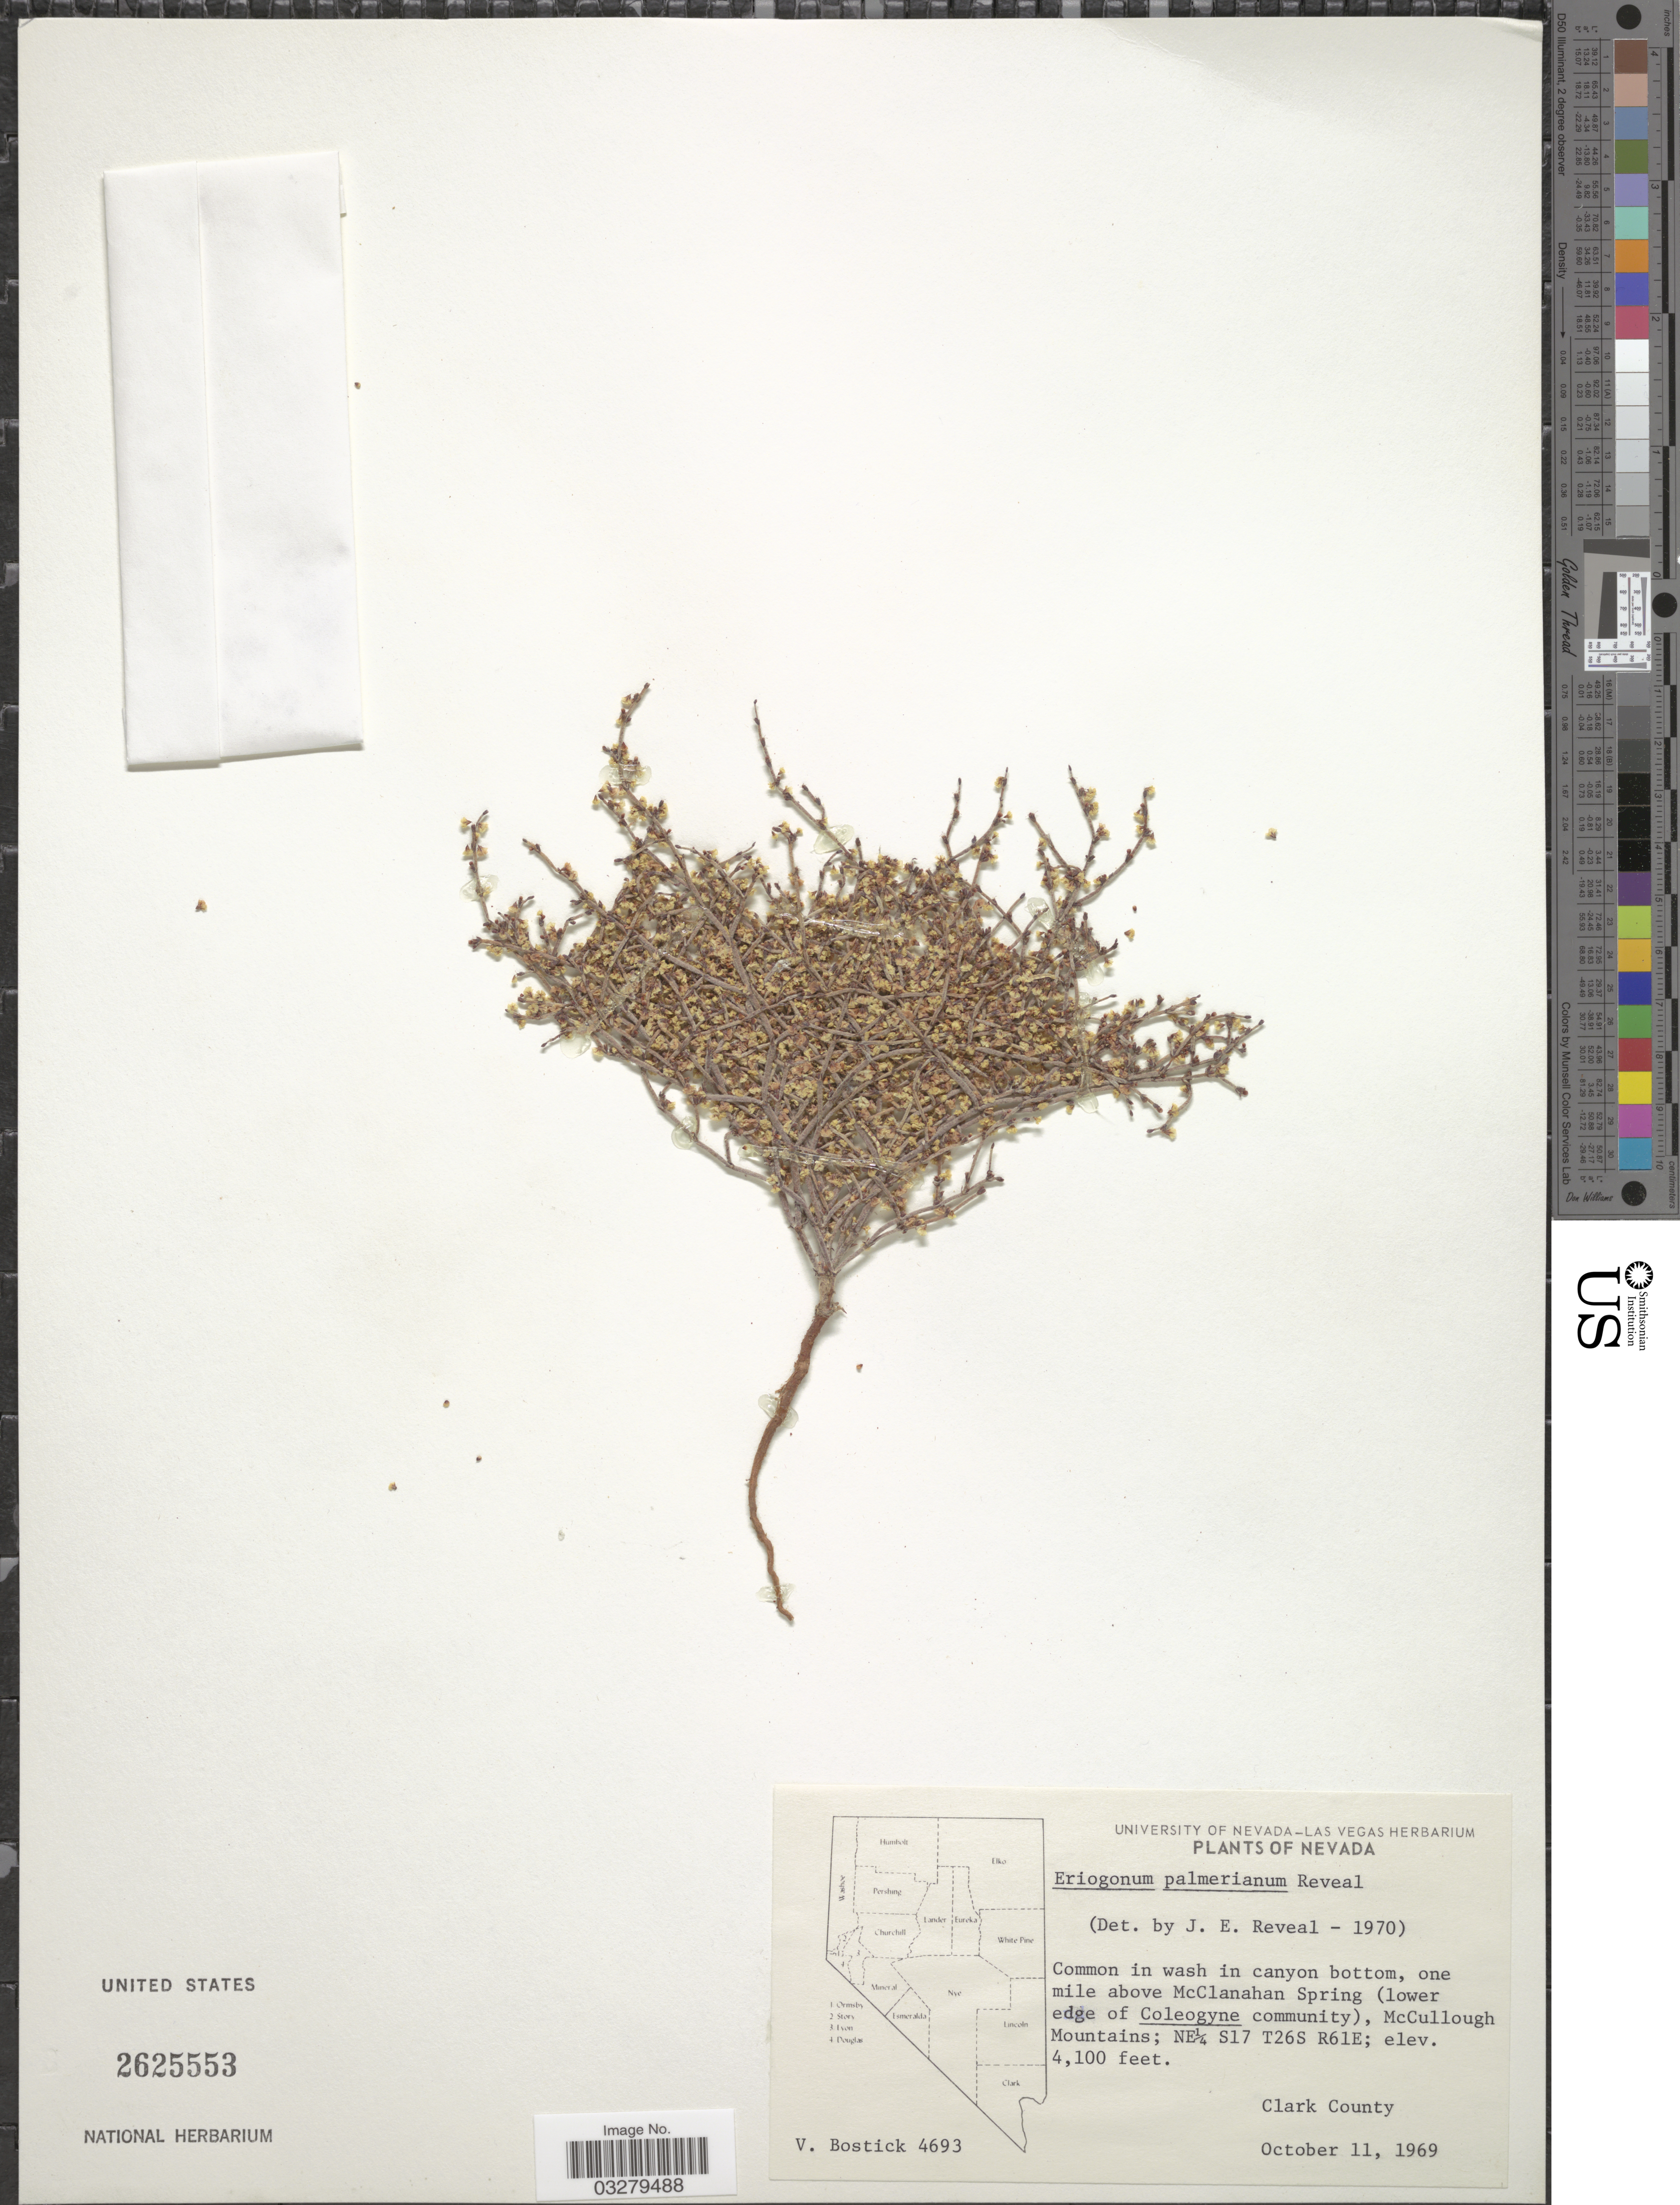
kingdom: Plantae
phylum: Tracheophyta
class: Magnoliopsida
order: Caryophyllales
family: Polygonaceae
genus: Eriogonum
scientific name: Eriogonum palmerianum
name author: Reveal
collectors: V. Bostick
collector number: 4693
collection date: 1969-10-11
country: United States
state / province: Nevada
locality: Common in wash in canyon bottom, one mile above McClanahan Spring (lower edge of Coleogyne community), McCullough Mountains; NE¼ S17 T26S R16E, Clark County.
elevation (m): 1250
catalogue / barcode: US 2625553